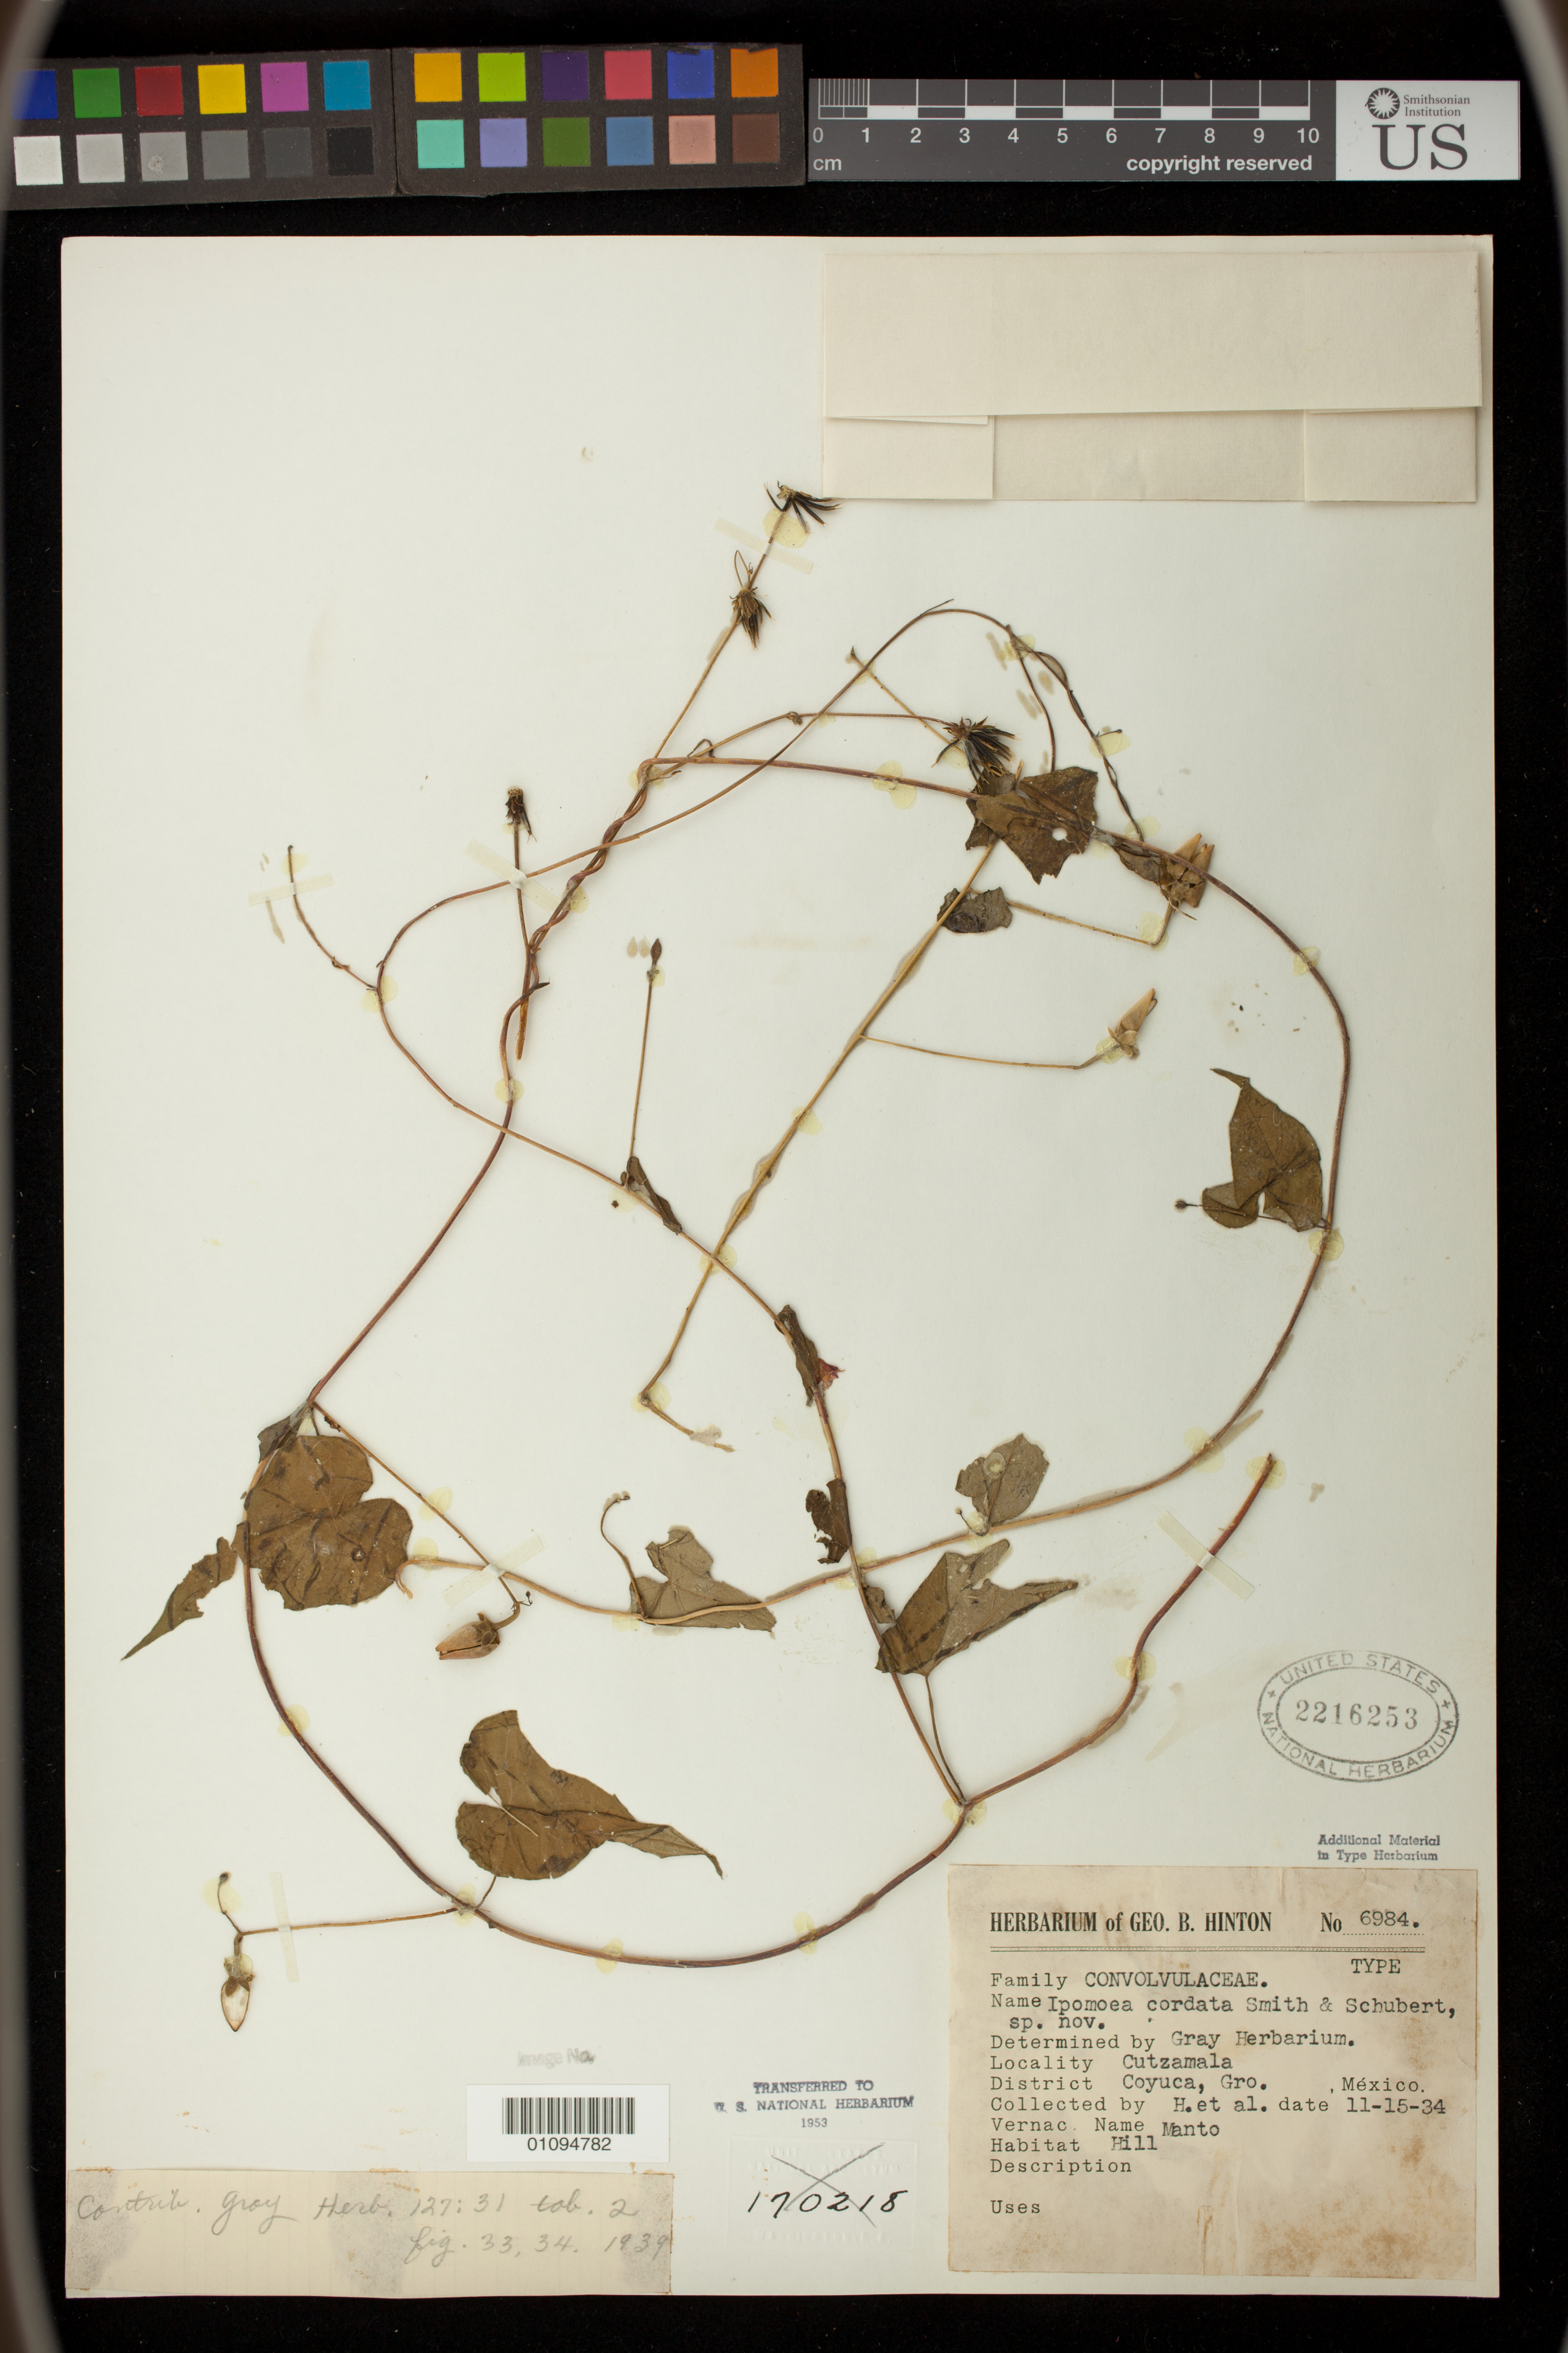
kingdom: Plantae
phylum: Tracheophyta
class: Magnoliopsida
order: Solanales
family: Convolvulaceae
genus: Ipomoea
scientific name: Ipomoea cordata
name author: L.B. Sm. & B.G. Schub.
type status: Isotype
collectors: G. B. Hinton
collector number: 6984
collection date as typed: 15 Nov 1934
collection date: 1934-11-15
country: Mexico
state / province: Guerrero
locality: Cutzamala, Coyuca, Gro.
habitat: Hill.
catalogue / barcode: US 2216253